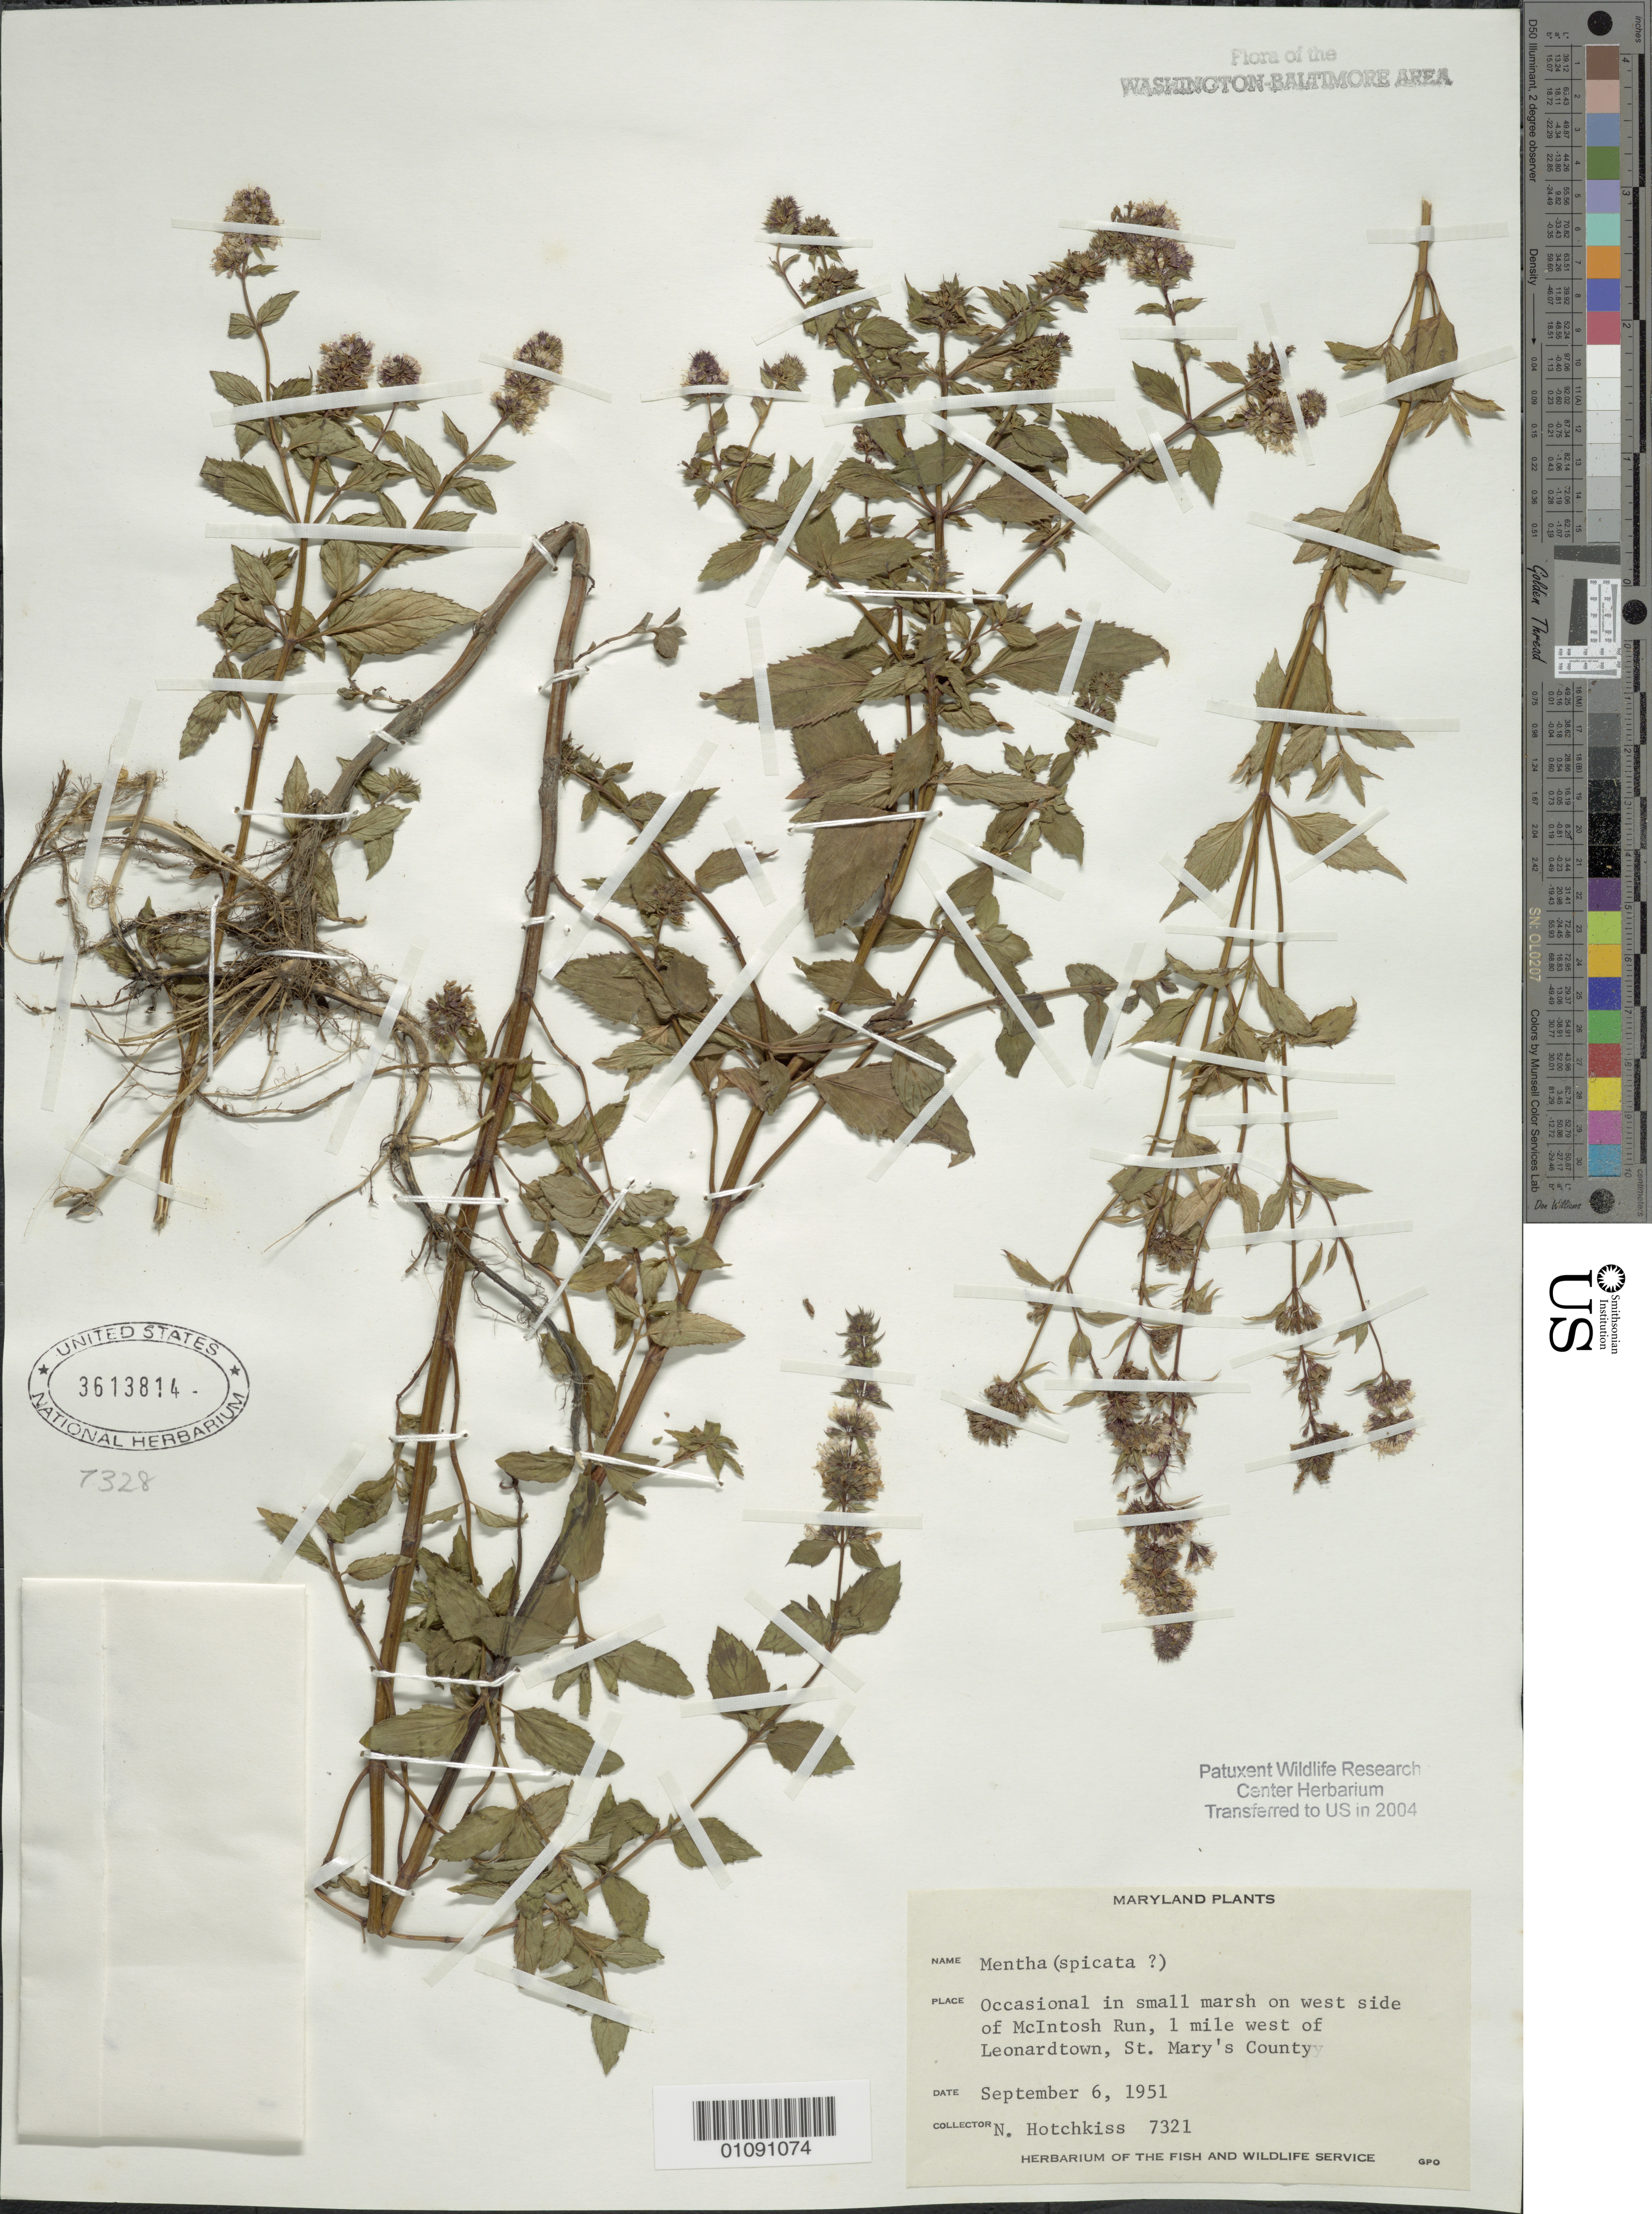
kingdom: Plantae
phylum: Tracheophyta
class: Magnoliopsida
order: Lamiales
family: Lamiaceae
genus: Mentha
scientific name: Mentha sp.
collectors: N. Hotchkiss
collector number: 7321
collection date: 1951-09-06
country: United States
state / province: Maryland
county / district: St. Mary's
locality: W. side of McIntosh Run, a mile W. of Leonardtown.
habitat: Occasional in small marsh.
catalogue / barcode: US 3613814